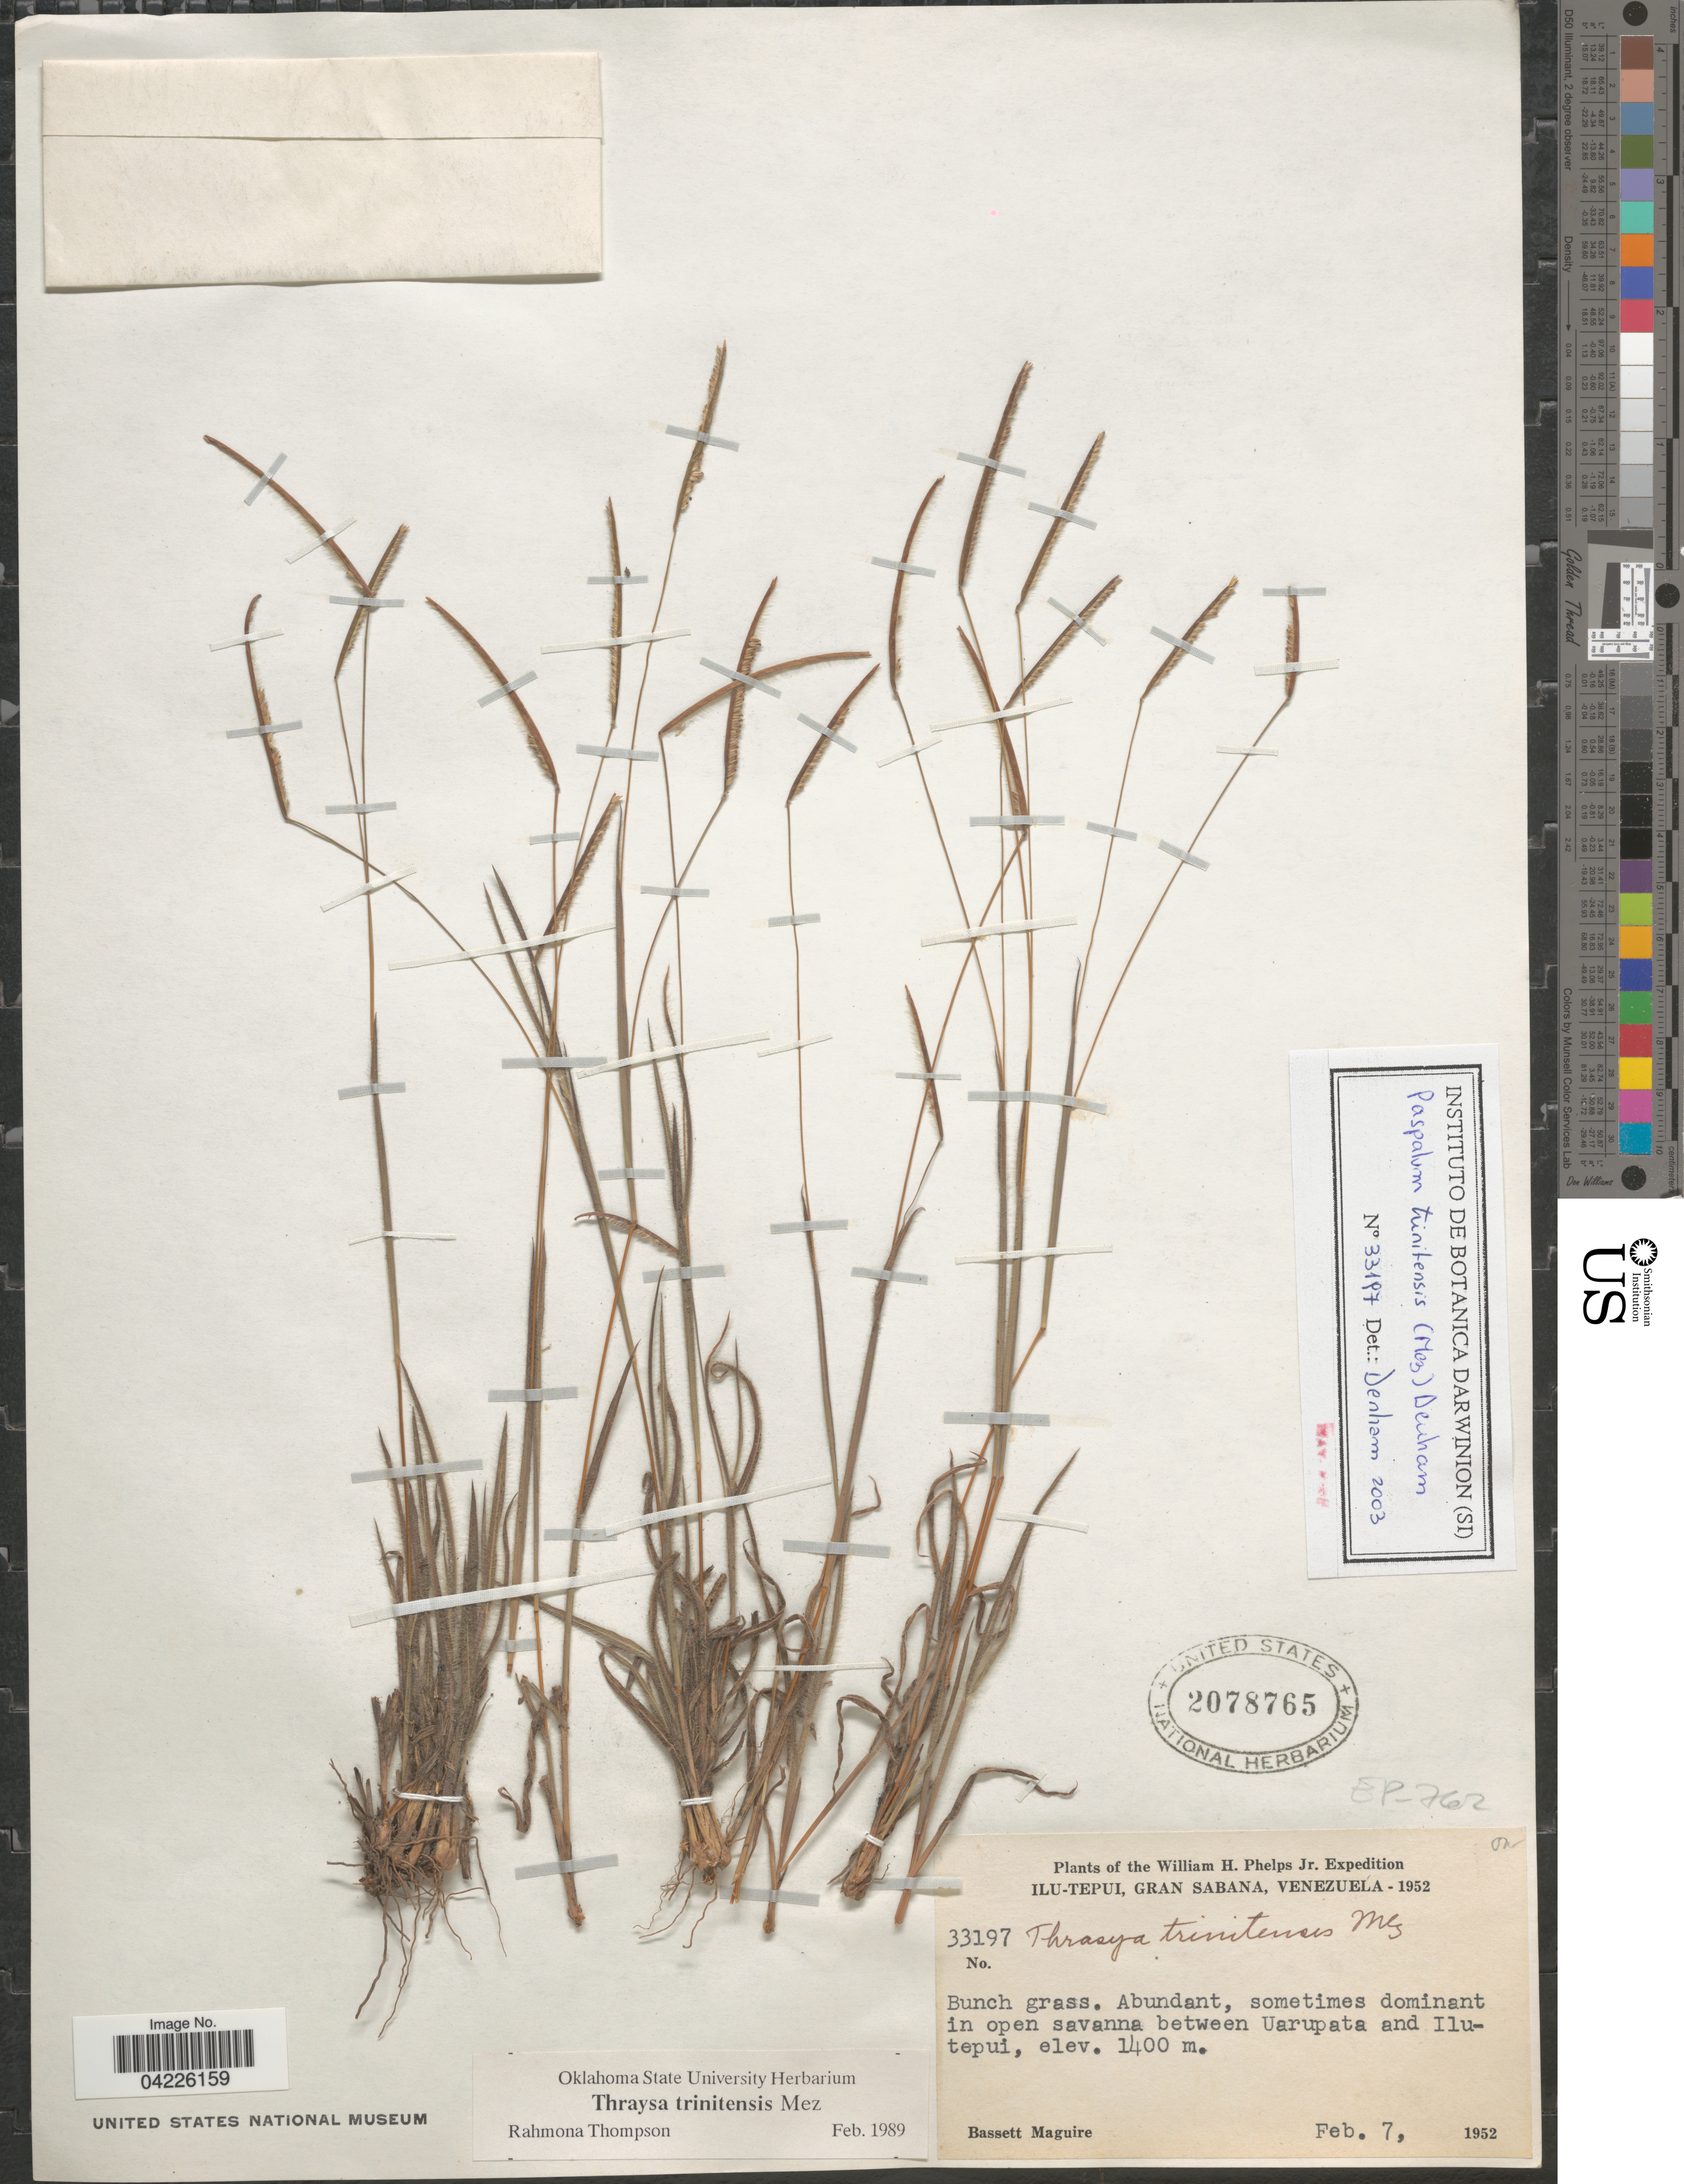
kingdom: Plantae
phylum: Tracheophyta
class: Liliopsida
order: Poales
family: Poaceae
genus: Paspalum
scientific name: Paspalum trinitense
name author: (Mez) S. Denham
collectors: B. Maguire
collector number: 33197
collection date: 1952-02-07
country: Venezuela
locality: William H. Phelps Jr. Expedition. Ilu-Tepui, Gran Sabana. Between Uarupata and Ilu-tepui.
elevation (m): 1400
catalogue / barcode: US 2078765